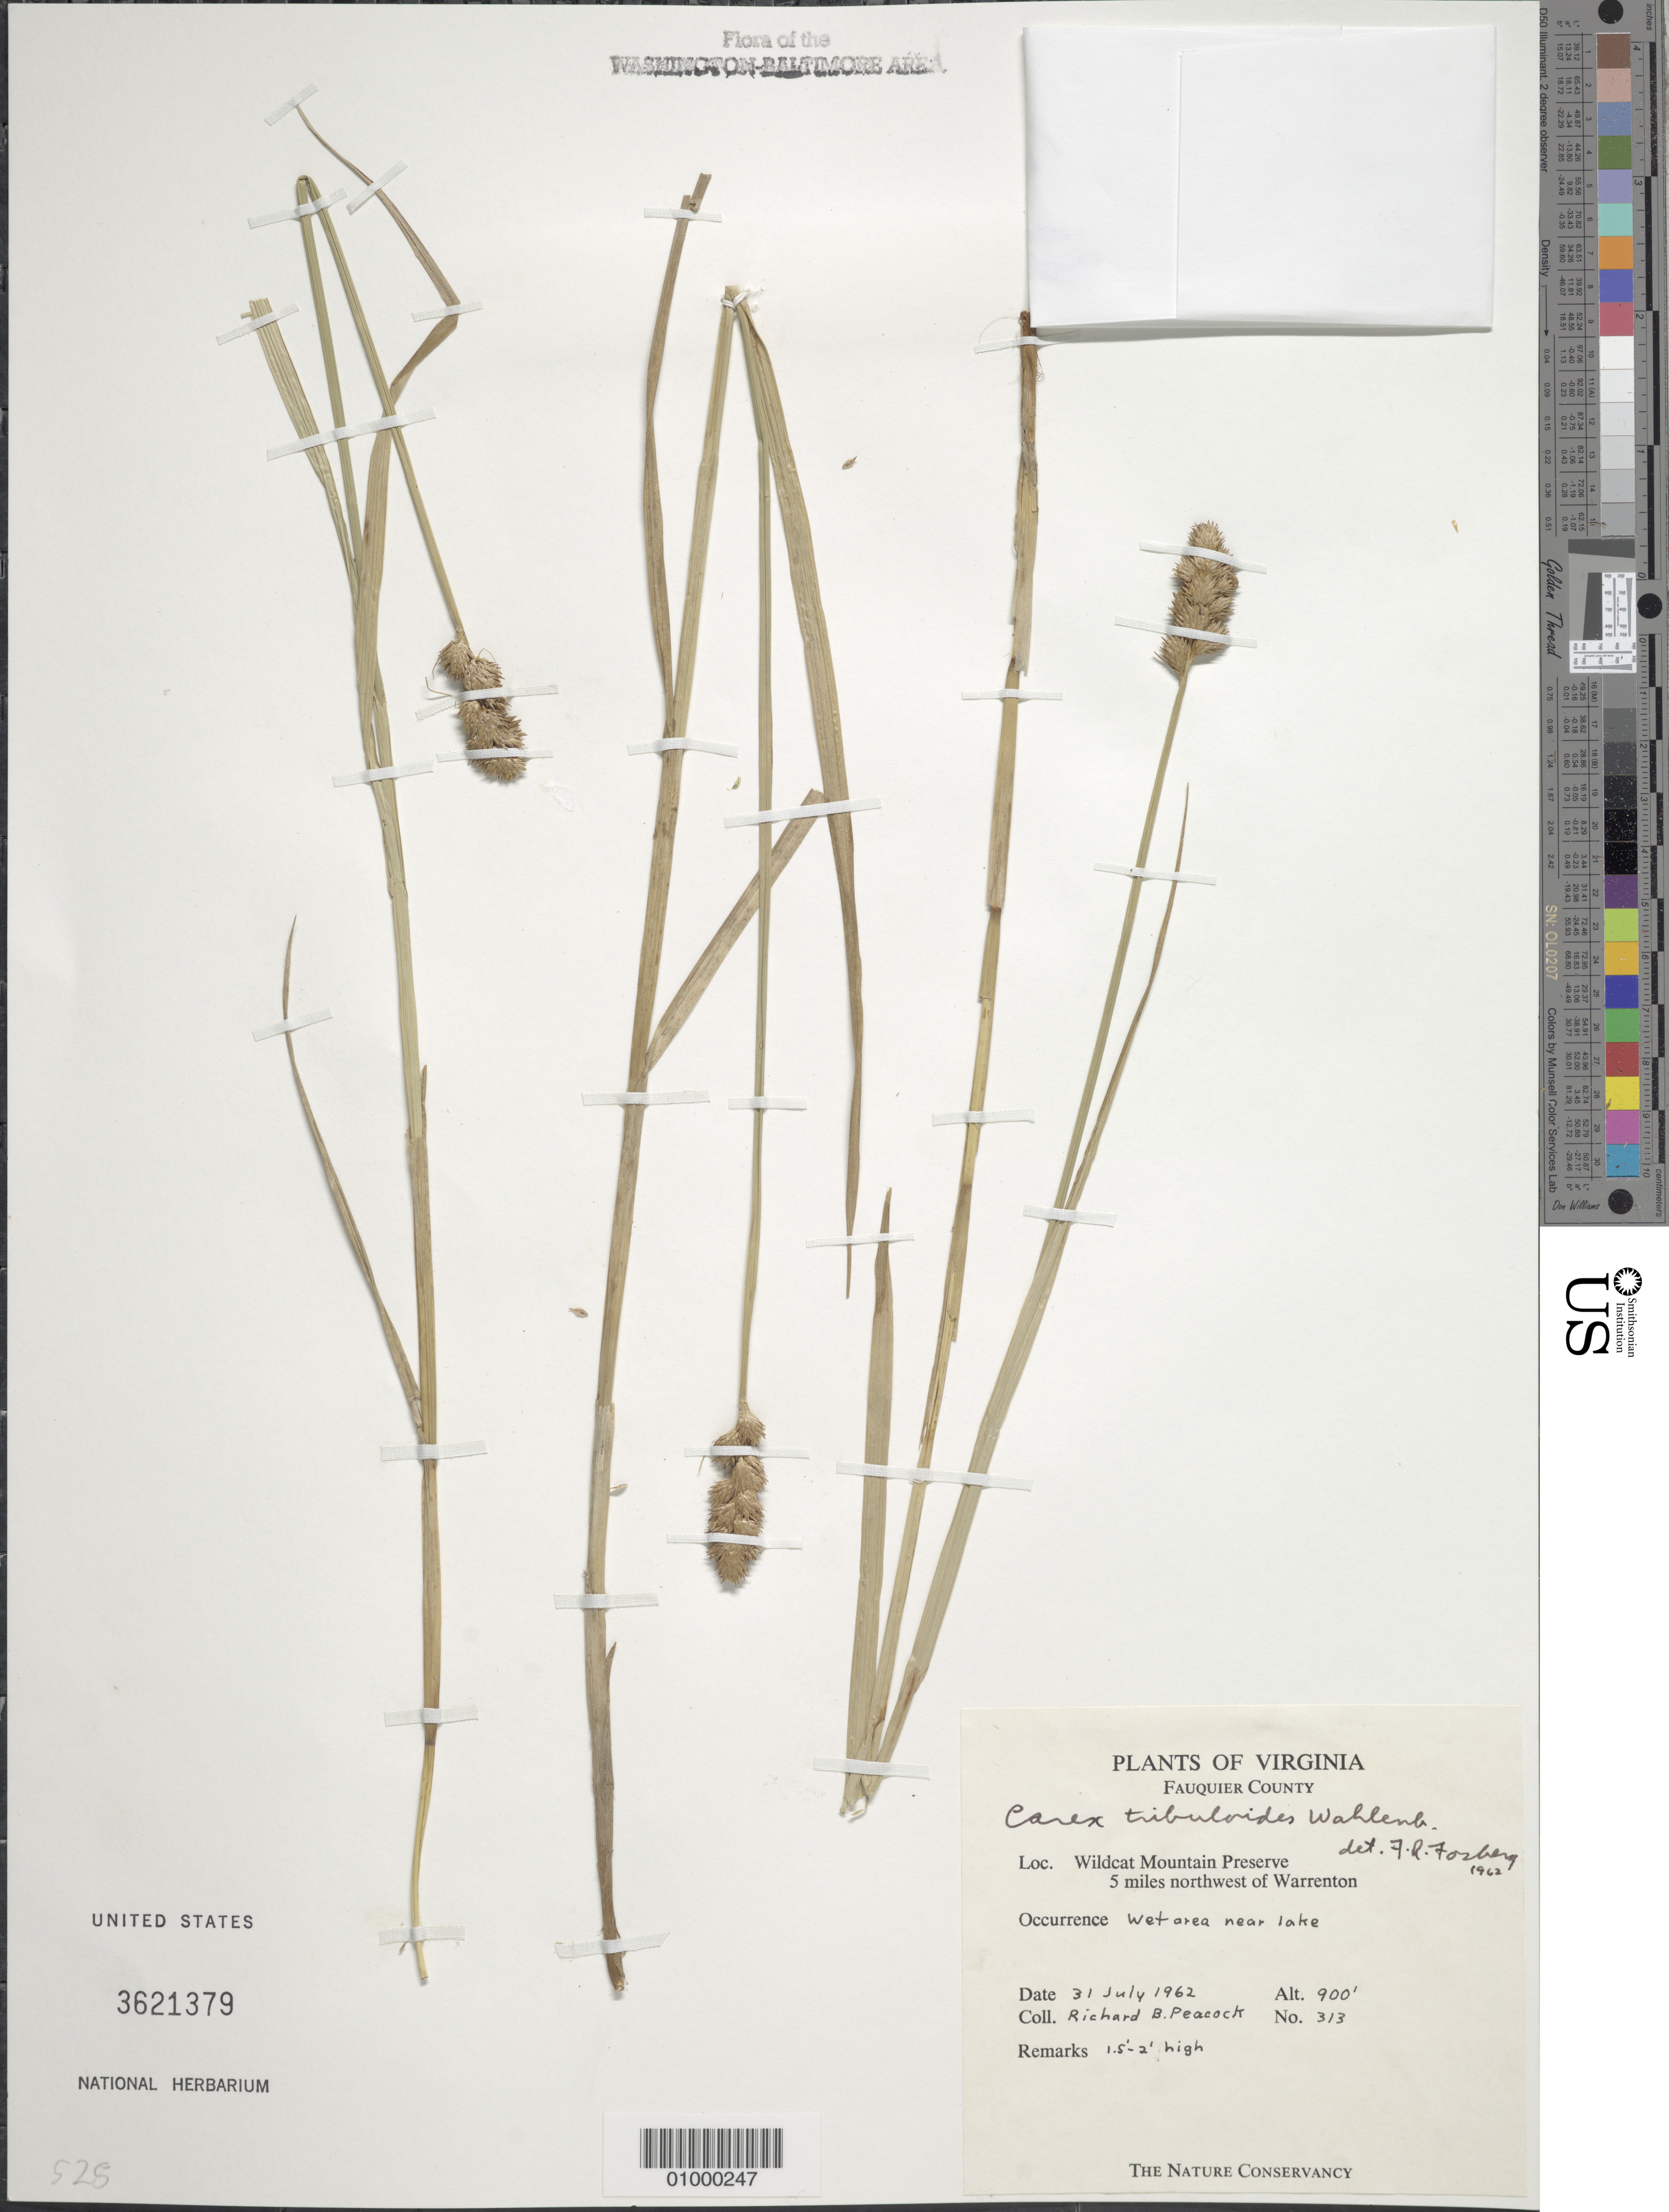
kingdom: Plantae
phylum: Tracheophyta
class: Liliopsida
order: Poales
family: Cyperaceae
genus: Carex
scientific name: Carex tribuloides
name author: Wahlenb.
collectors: R. Peacock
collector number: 313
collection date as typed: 31 Jul 1962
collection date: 1962-07-31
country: United States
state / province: Virginia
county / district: Fauquier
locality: Wildcat Mountain Preserve, 5 miles northwest of Warrenton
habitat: wet area near lake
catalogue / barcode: US 3621379